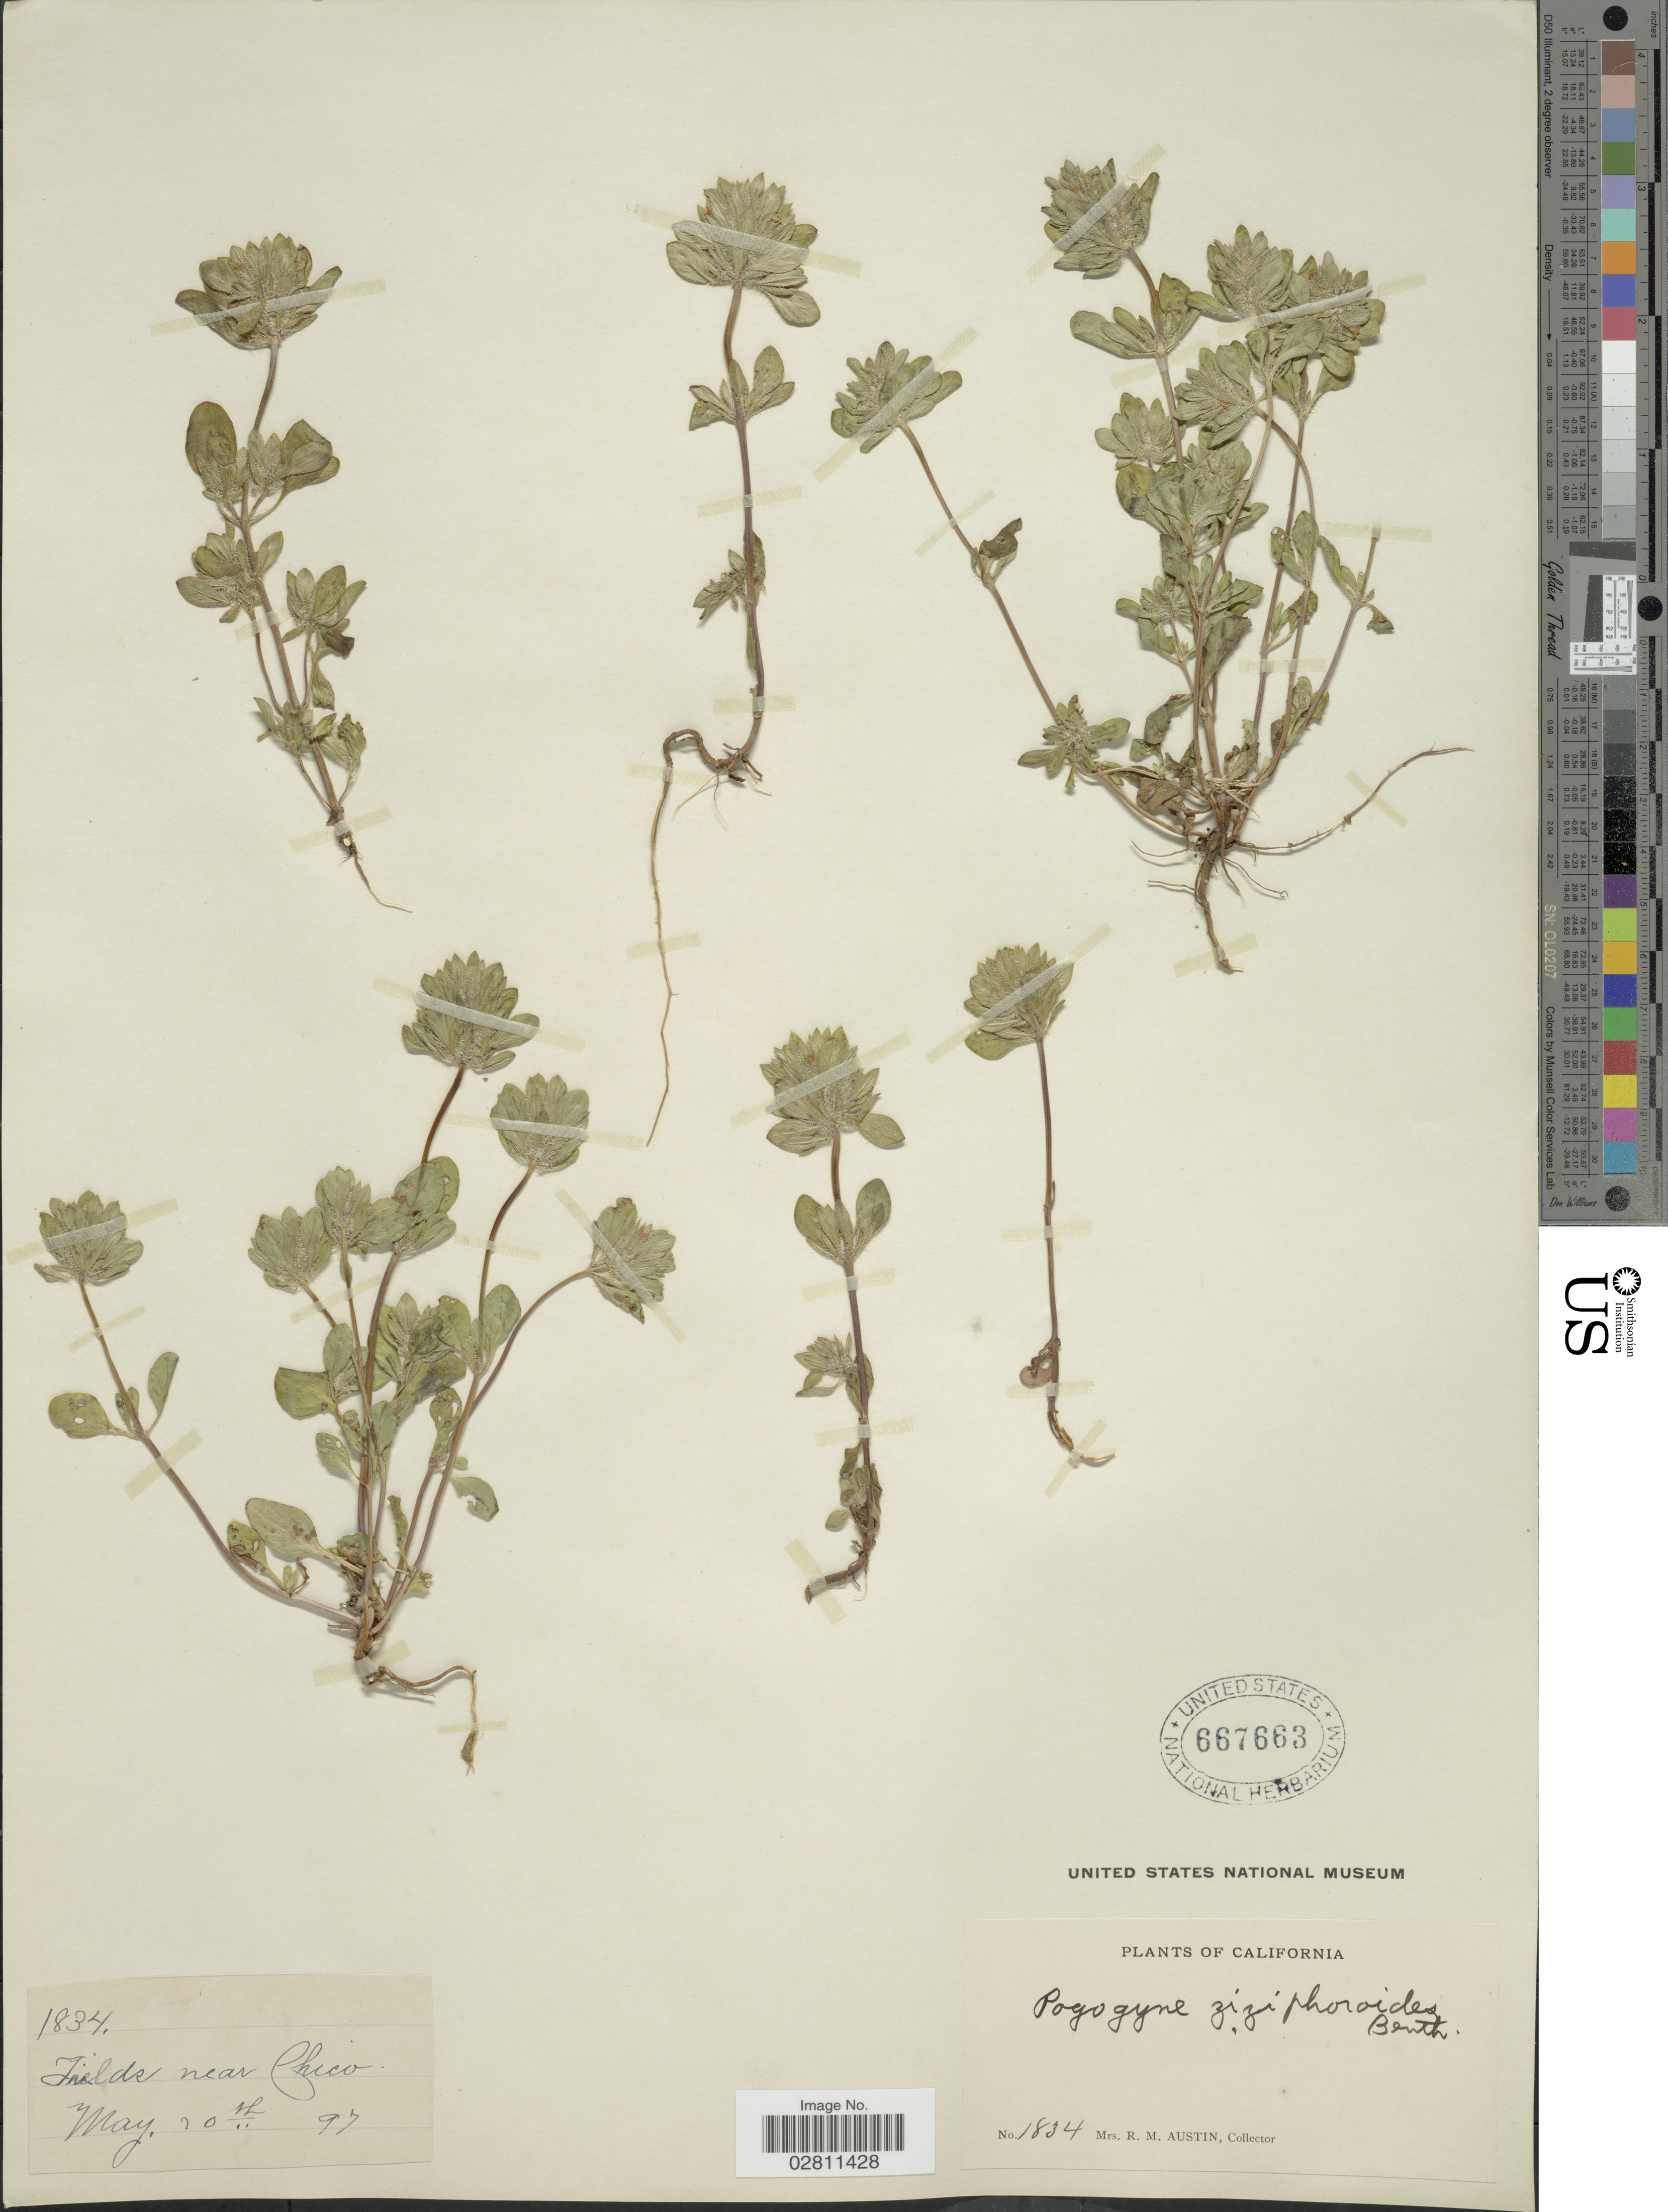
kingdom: Plantae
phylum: Tracheophyta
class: Magnoliopsida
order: Lamiales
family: Lamiaceae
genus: Pogogyne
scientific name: Pogogyne ziziphoroides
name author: Benth.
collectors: R. Austin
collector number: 1834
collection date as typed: Transcribed d/m/y: 20/5/97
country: United States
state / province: California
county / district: Butte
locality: Fields near Chico.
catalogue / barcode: US 667663